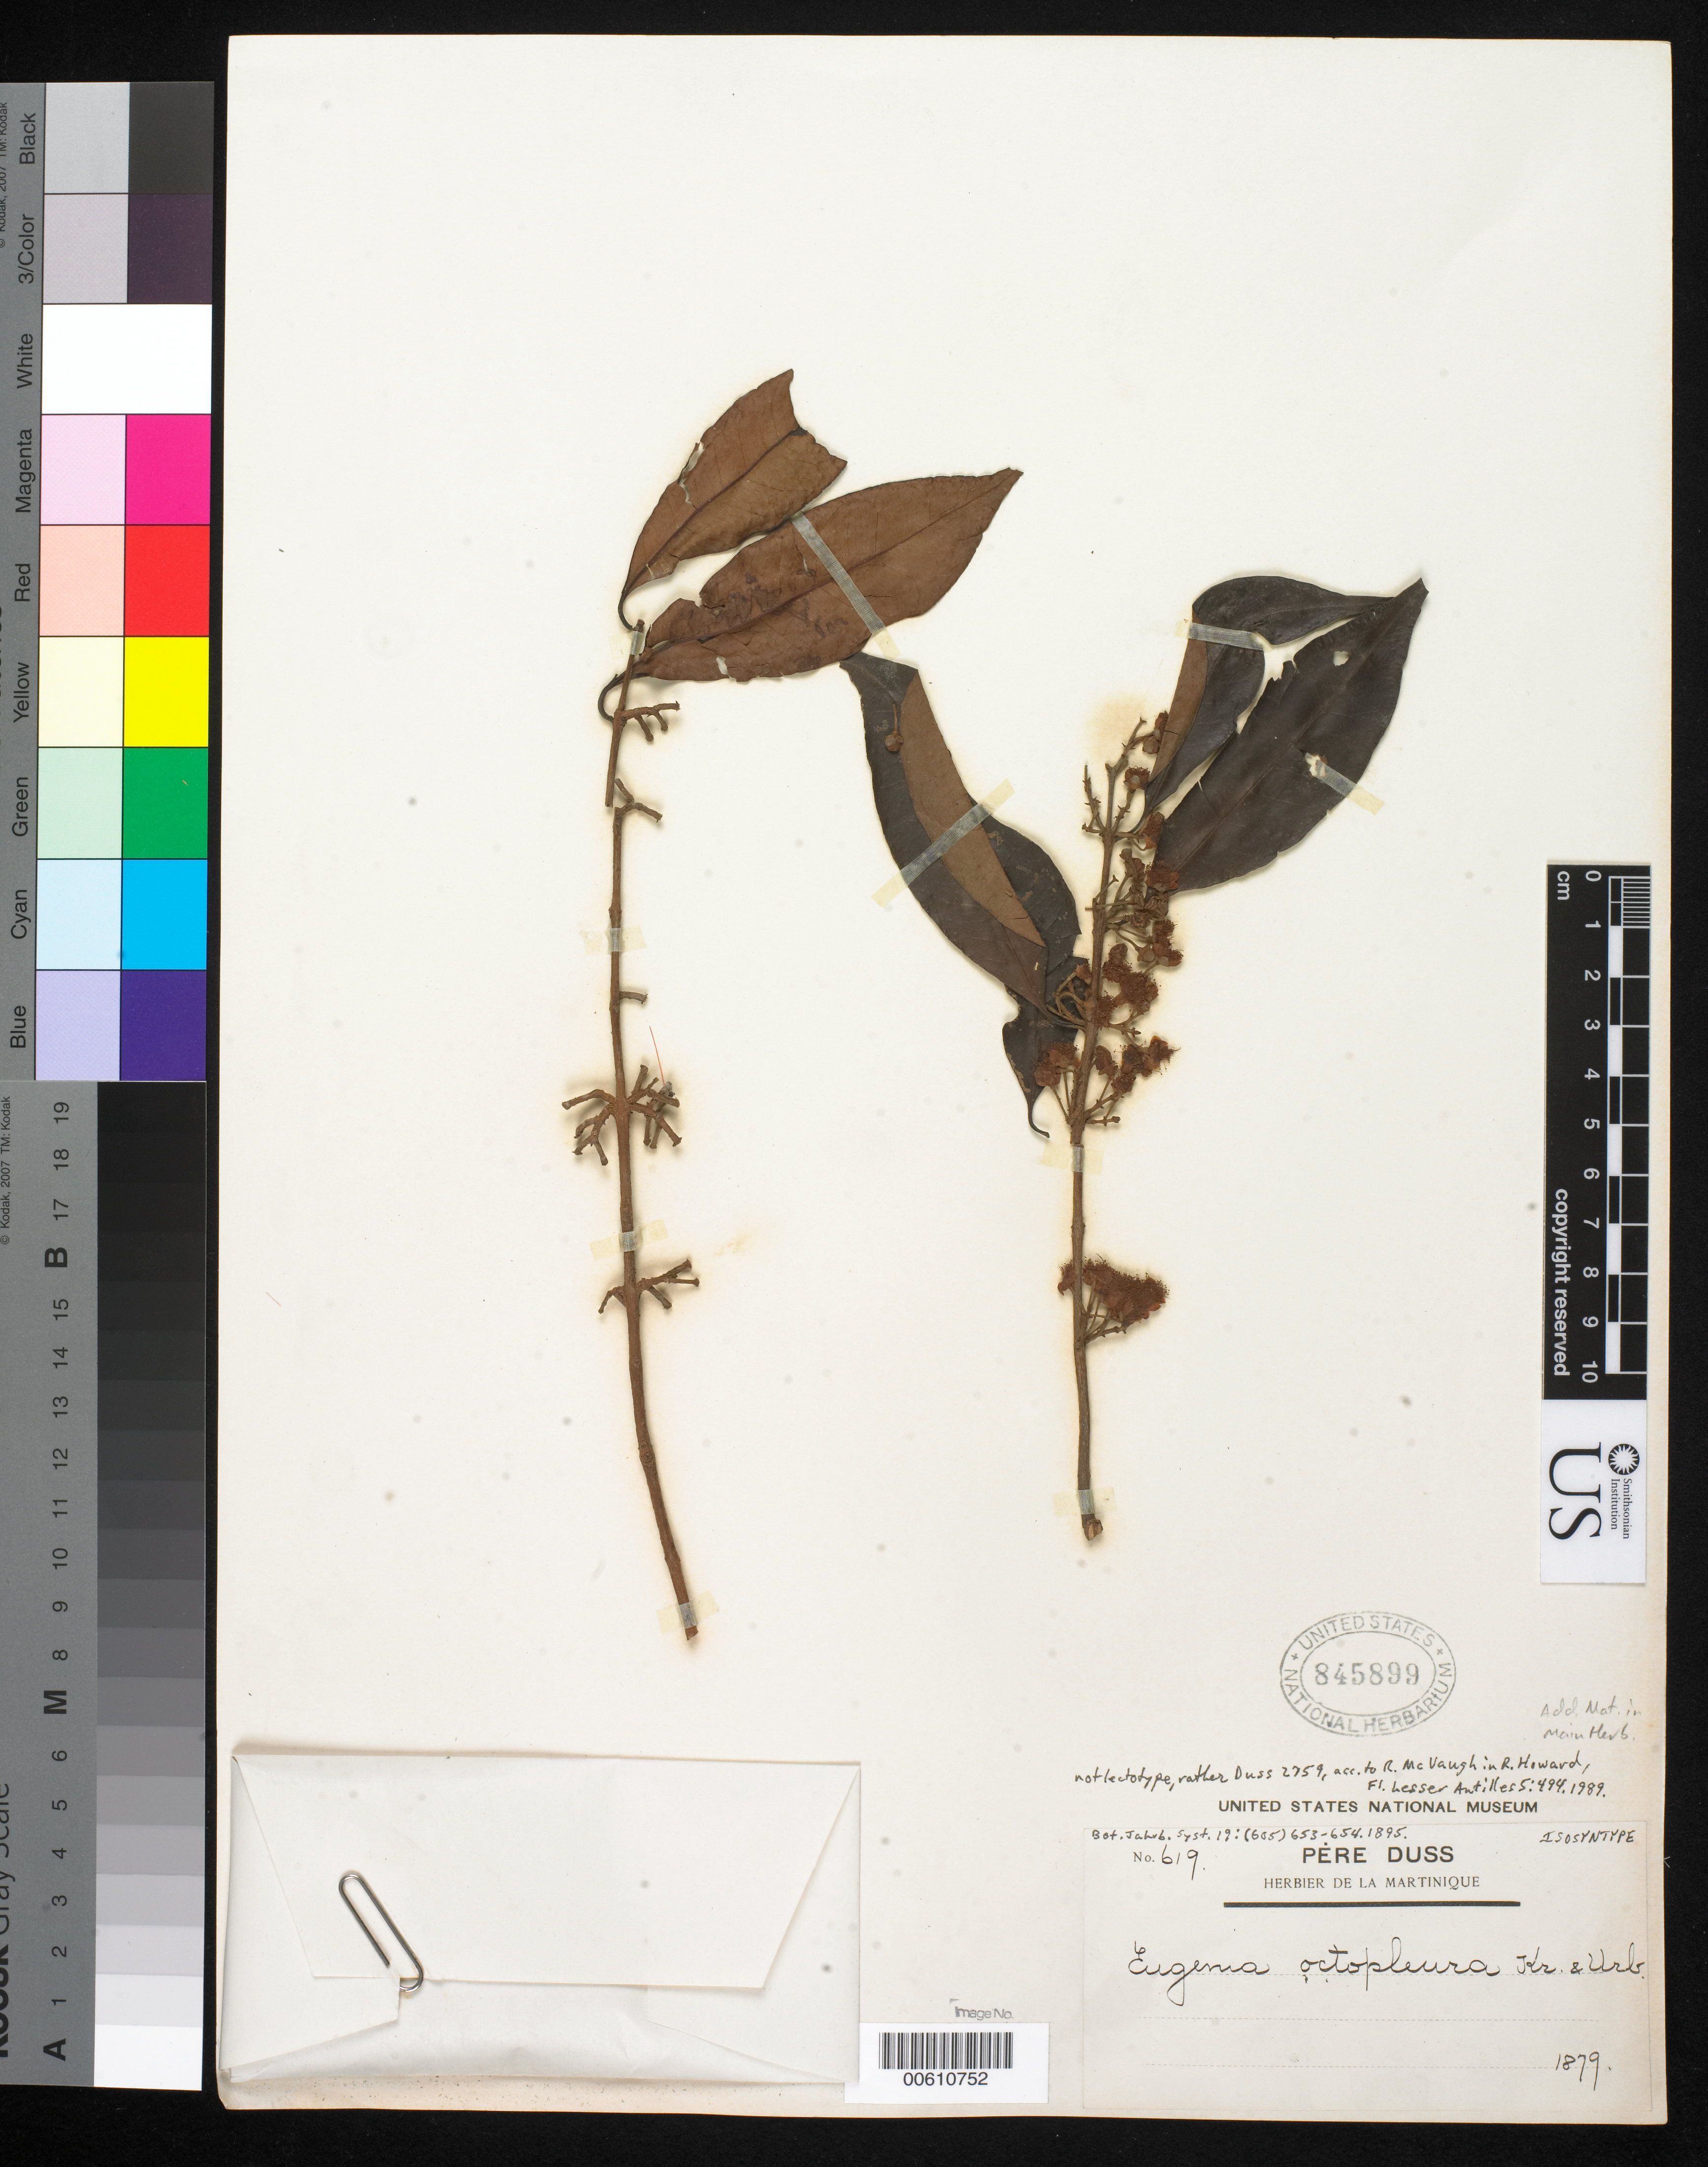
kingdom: Plantae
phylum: Tracheophyta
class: Magnoliopsida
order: Myrtales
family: Myrtaceae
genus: Eugenia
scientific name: Eugenia octopleura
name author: Krug & Urb.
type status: Isosyntype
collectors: Père Duss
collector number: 619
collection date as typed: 1879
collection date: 1879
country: Guadeloupe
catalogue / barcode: US 845899